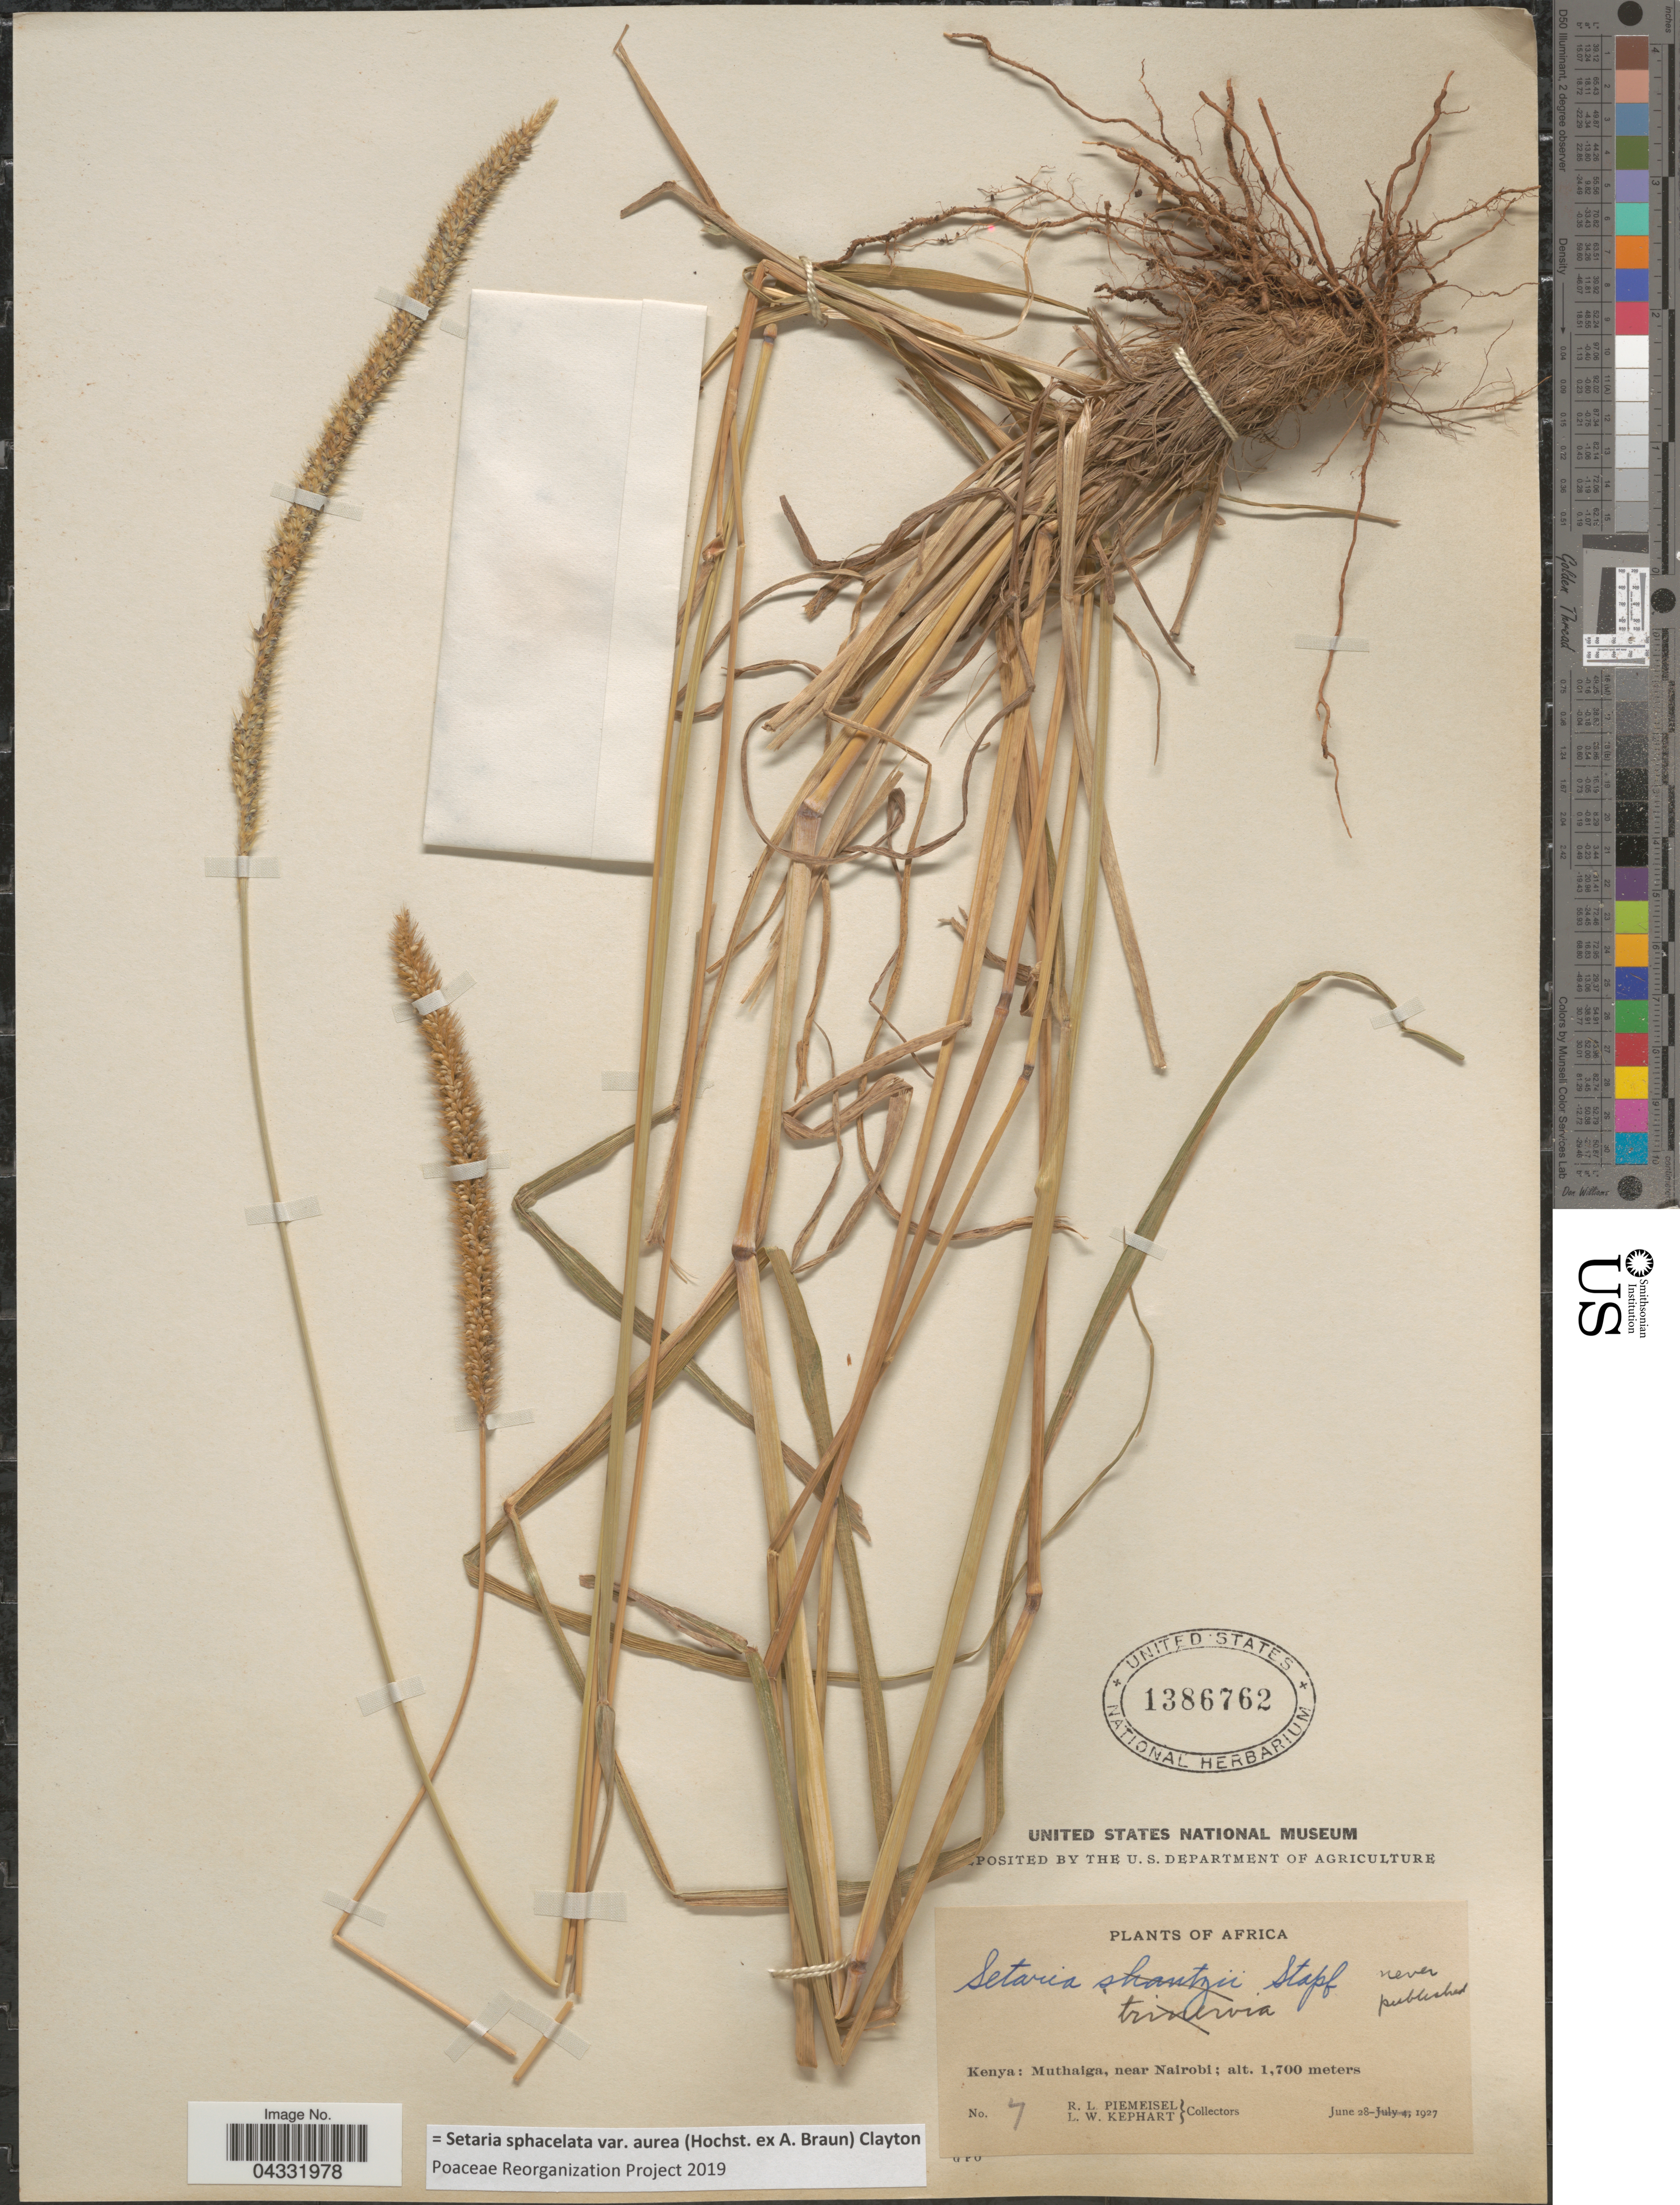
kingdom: Plantae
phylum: Tracheophyta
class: Liliopsida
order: Poales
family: Poaceae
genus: Setaria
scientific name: Setaria sphacelata var. aurea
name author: (Hochst. ex A. Braun) Clayton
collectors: R. L. Piemeisel & L. W. Kephart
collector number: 7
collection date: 1927-06-28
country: Kenya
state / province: Nairobi Area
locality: Muthaiga, near Nairobi.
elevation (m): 1700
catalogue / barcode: US 1386762